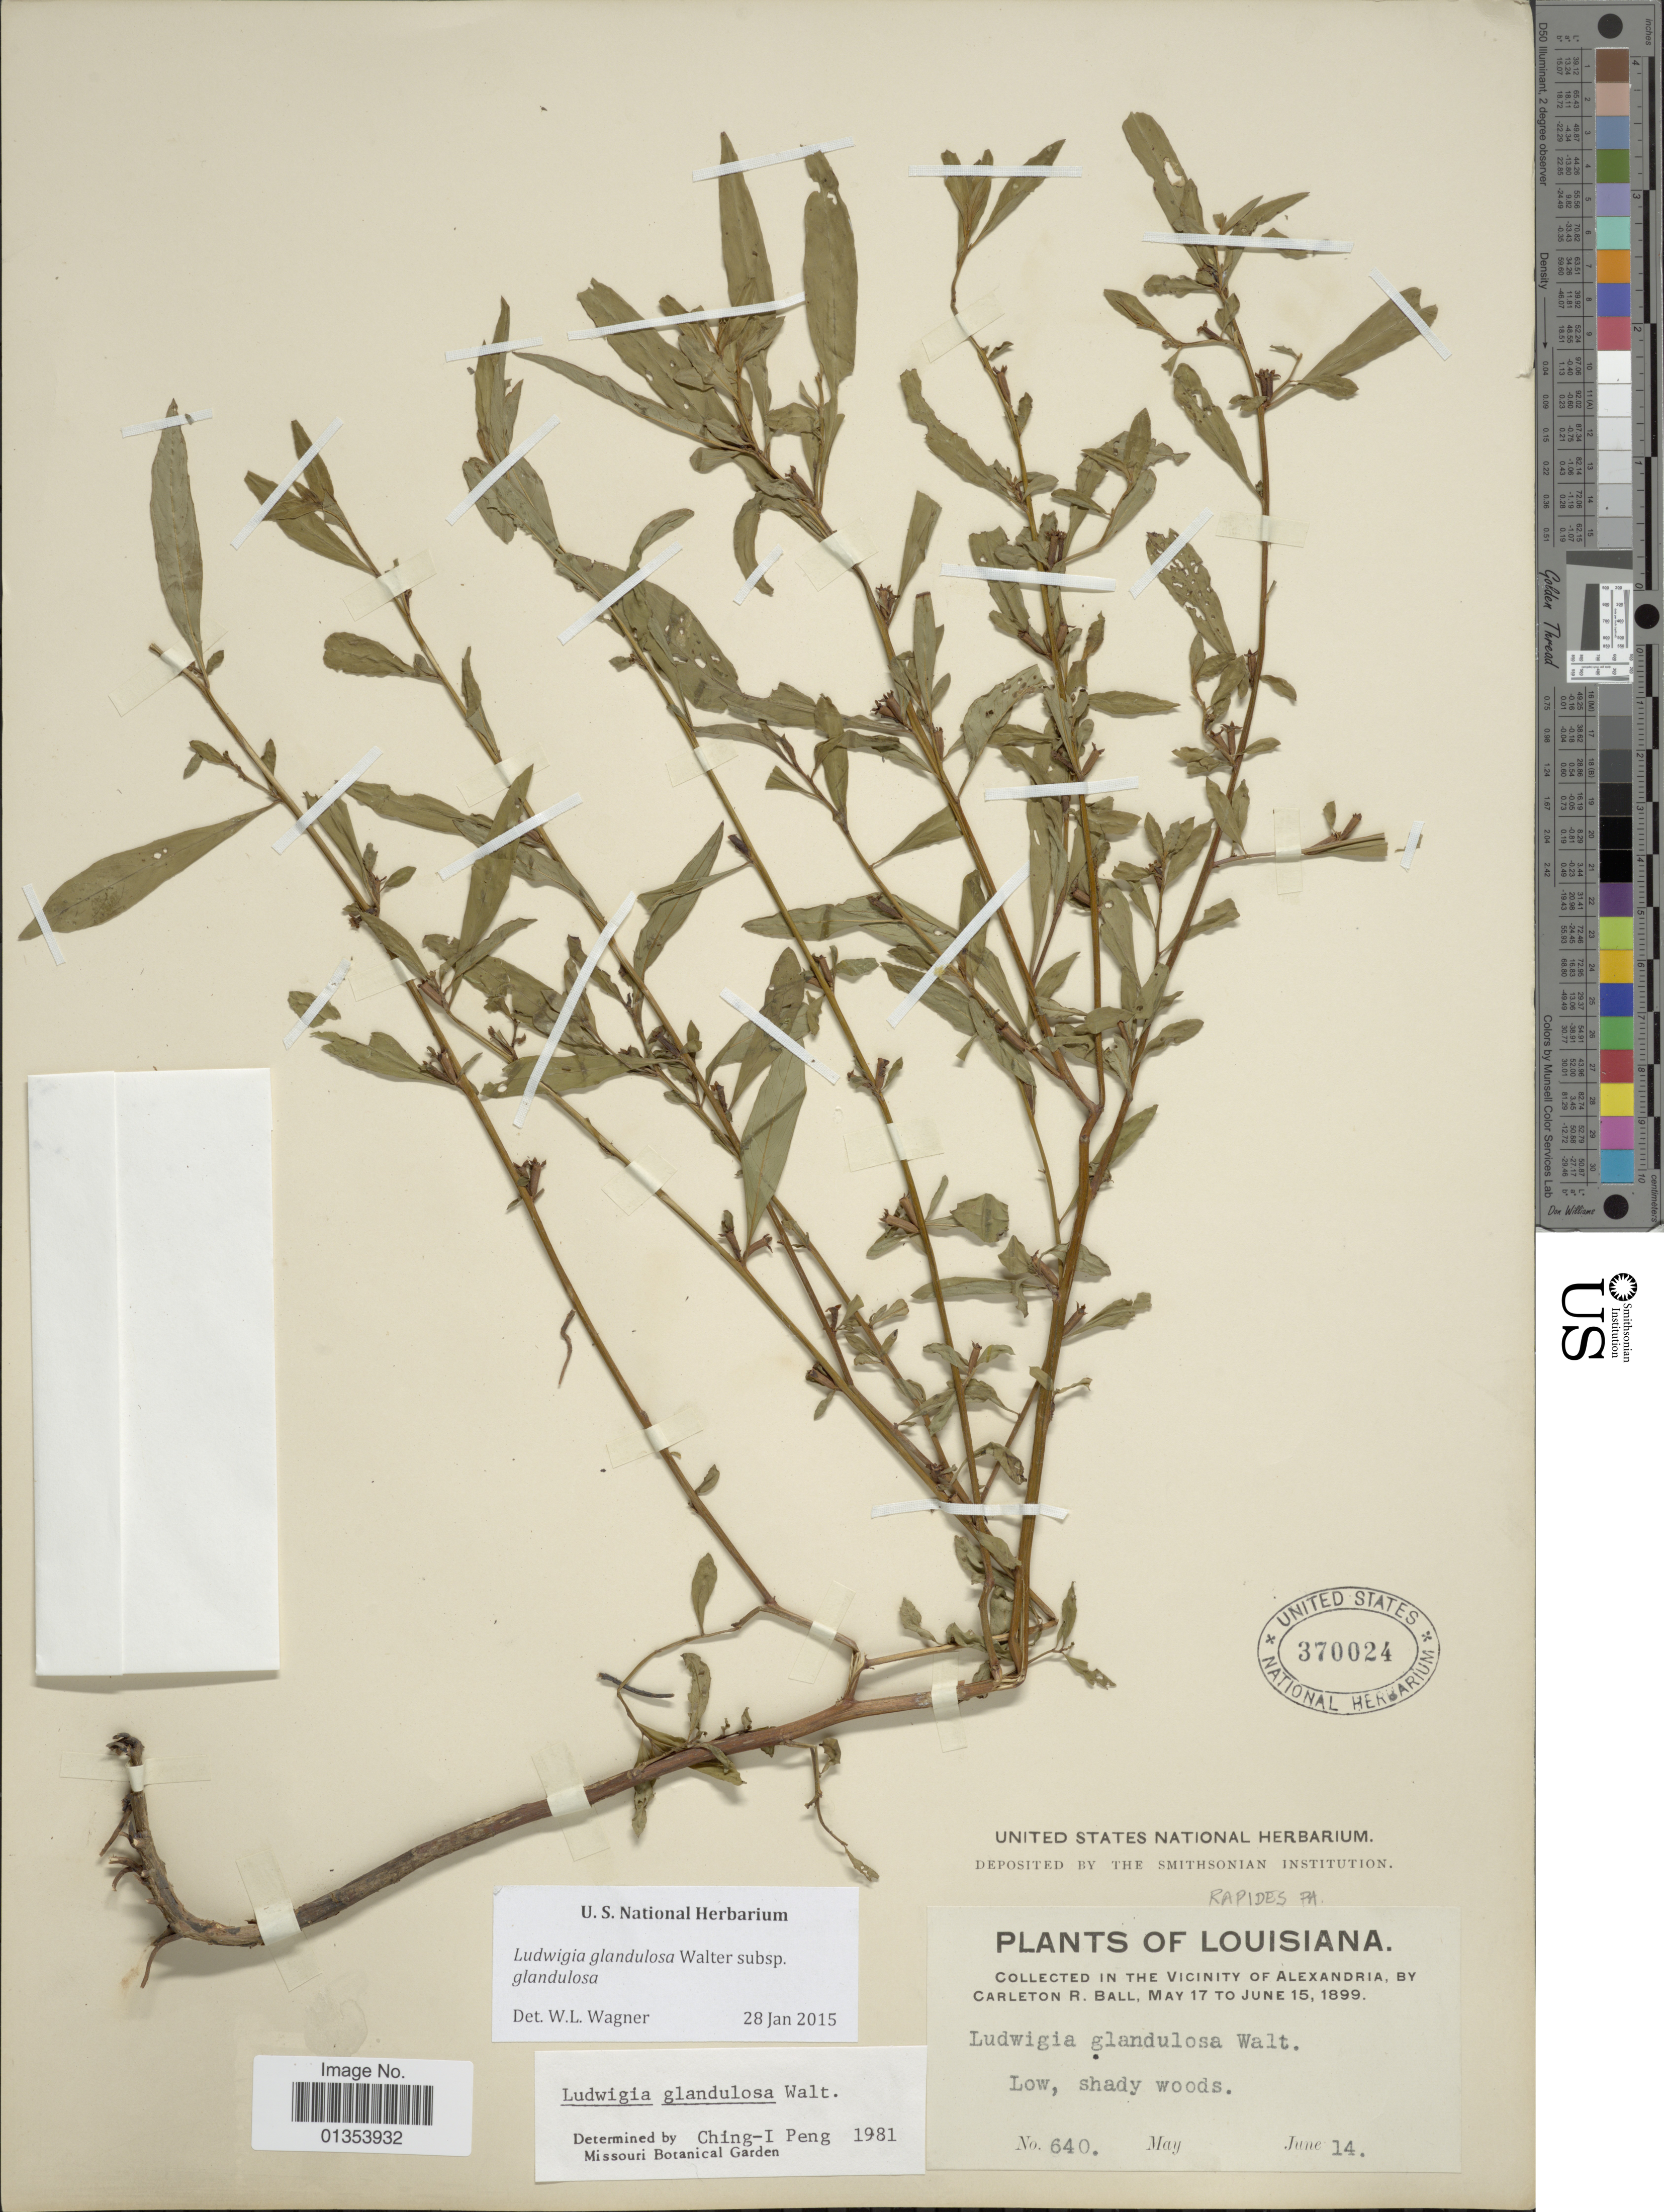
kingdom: Plantae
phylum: Tracheophyta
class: Magnoliopsida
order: Myrtales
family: Onagraceae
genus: Ludwigia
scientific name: Ludwigia glandulosa subsp. glandulosa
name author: Walter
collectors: C. R. Ball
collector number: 640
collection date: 1899-06-14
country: United States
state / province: Louisiana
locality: Vicinity of Alexandria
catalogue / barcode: US 370024